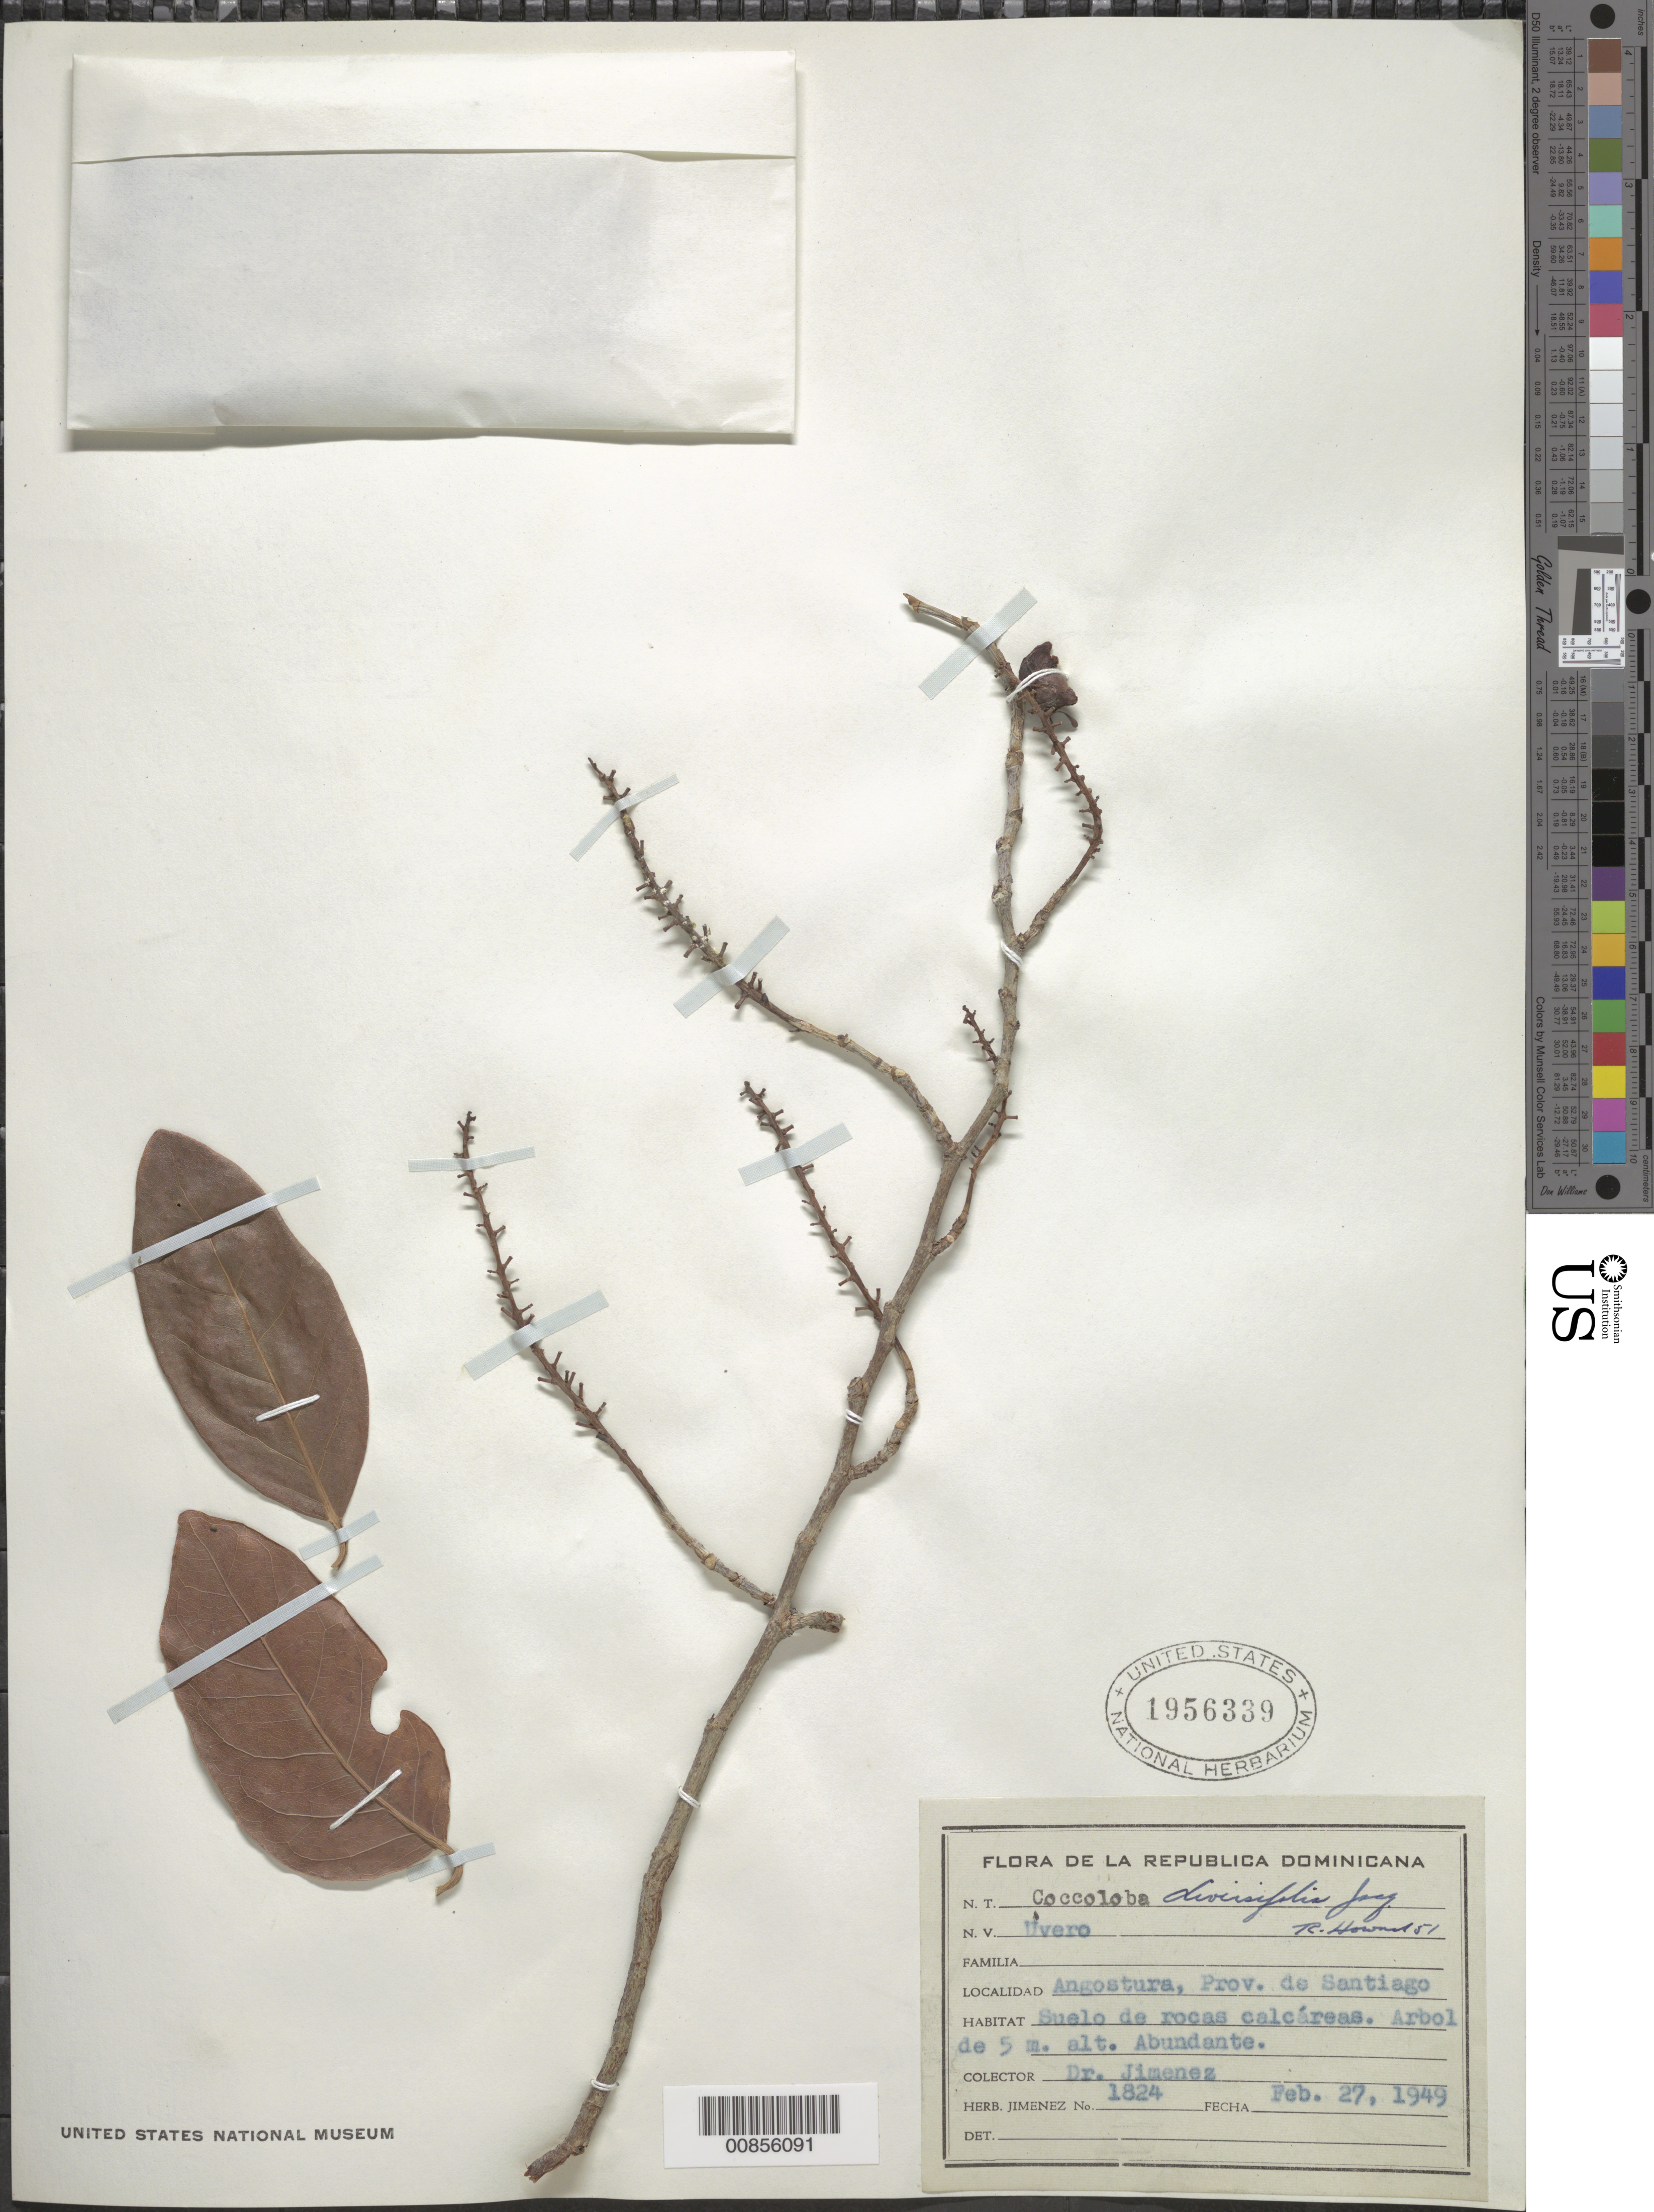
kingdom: Plantae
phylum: Tracheophyta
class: Magnoliopsida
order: Caryophyllales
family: Polygonaceae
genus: Coccoloba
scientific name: Coccoloba diversifolia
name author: Jacq.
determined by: Howard, R. A.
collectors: J. J. Jiménez Almonte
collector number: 1824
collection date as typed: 27 Feb 1949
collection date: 1949-02-27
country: Dominican Republic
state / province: Santiago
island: Hispaniola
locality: Angostura.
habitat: Suelo de rocas calcáreas.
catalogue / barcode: US 1956339